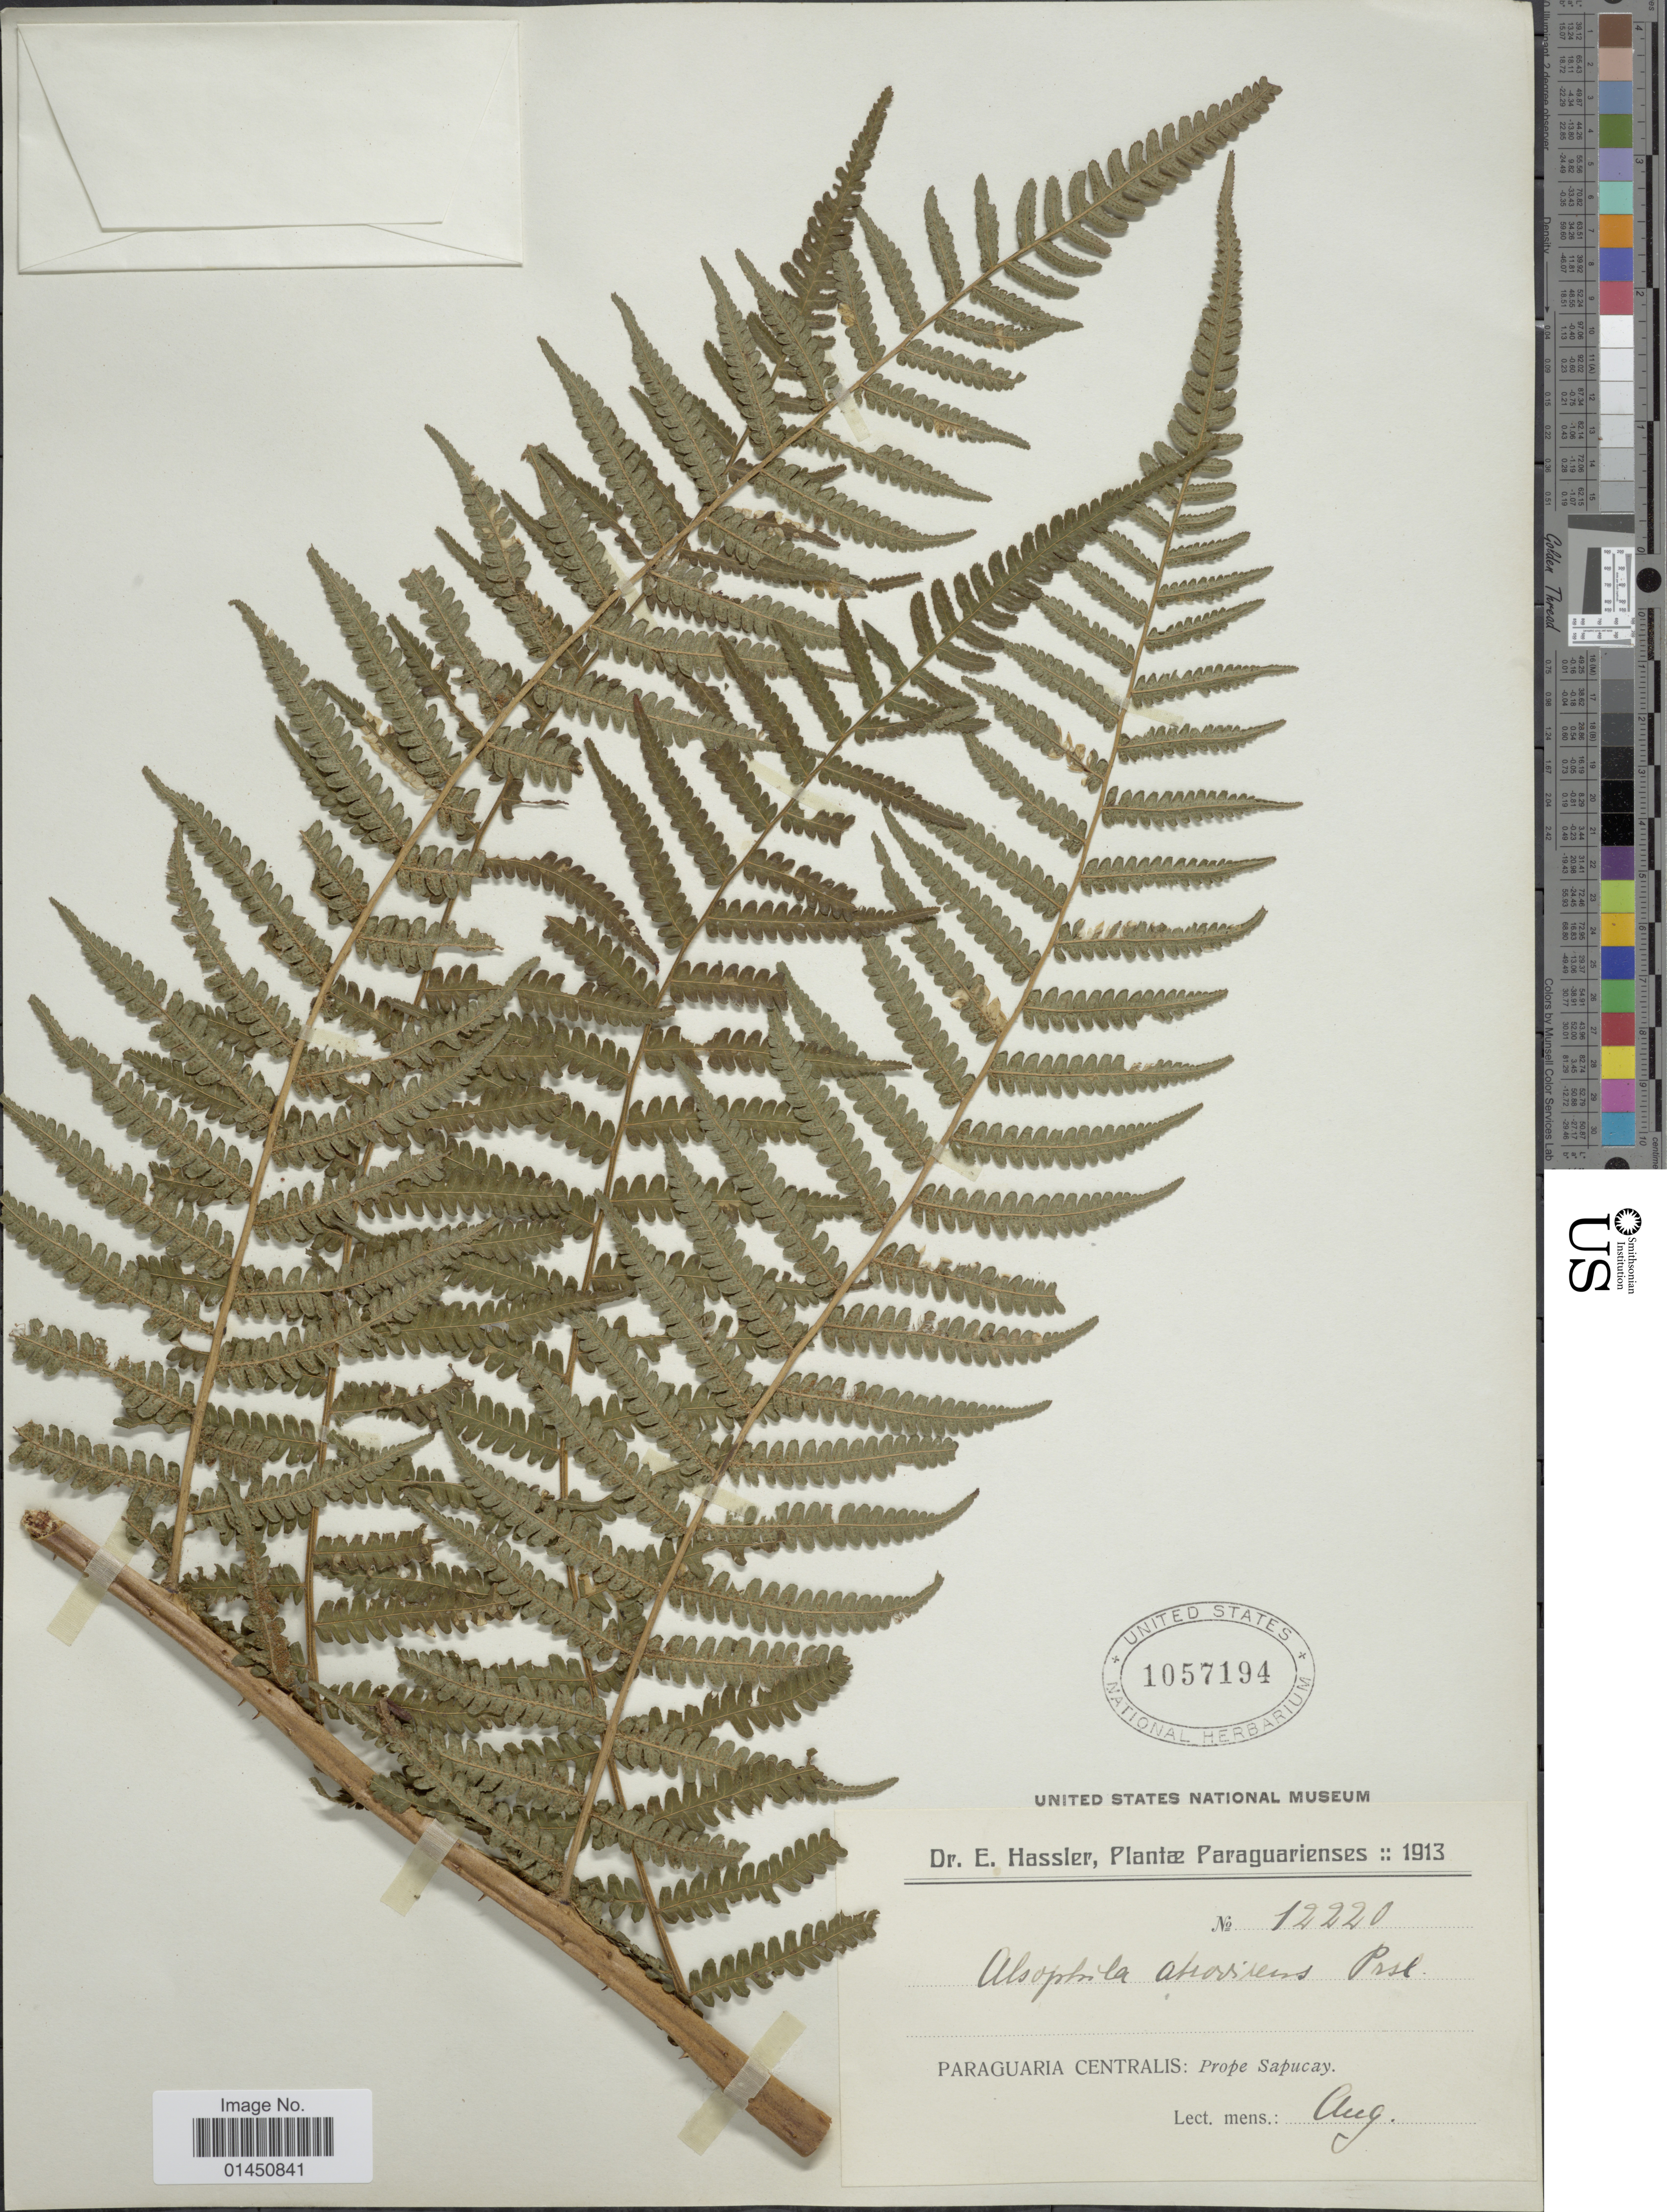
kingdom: Plantae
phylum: Tracheophyta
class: Polypodiopsida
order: Cyatheales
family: Cyatheaceae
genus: Cyathea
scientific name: Cyathea atrovirens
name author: (Lanapd. & Fisch.) Domin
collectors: E. Hassler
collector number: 12220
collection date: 1913-08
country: Paraguay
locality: Paraguarienses, Paraguaria Centralis: prope Sapucay.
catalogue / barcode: US 1057194